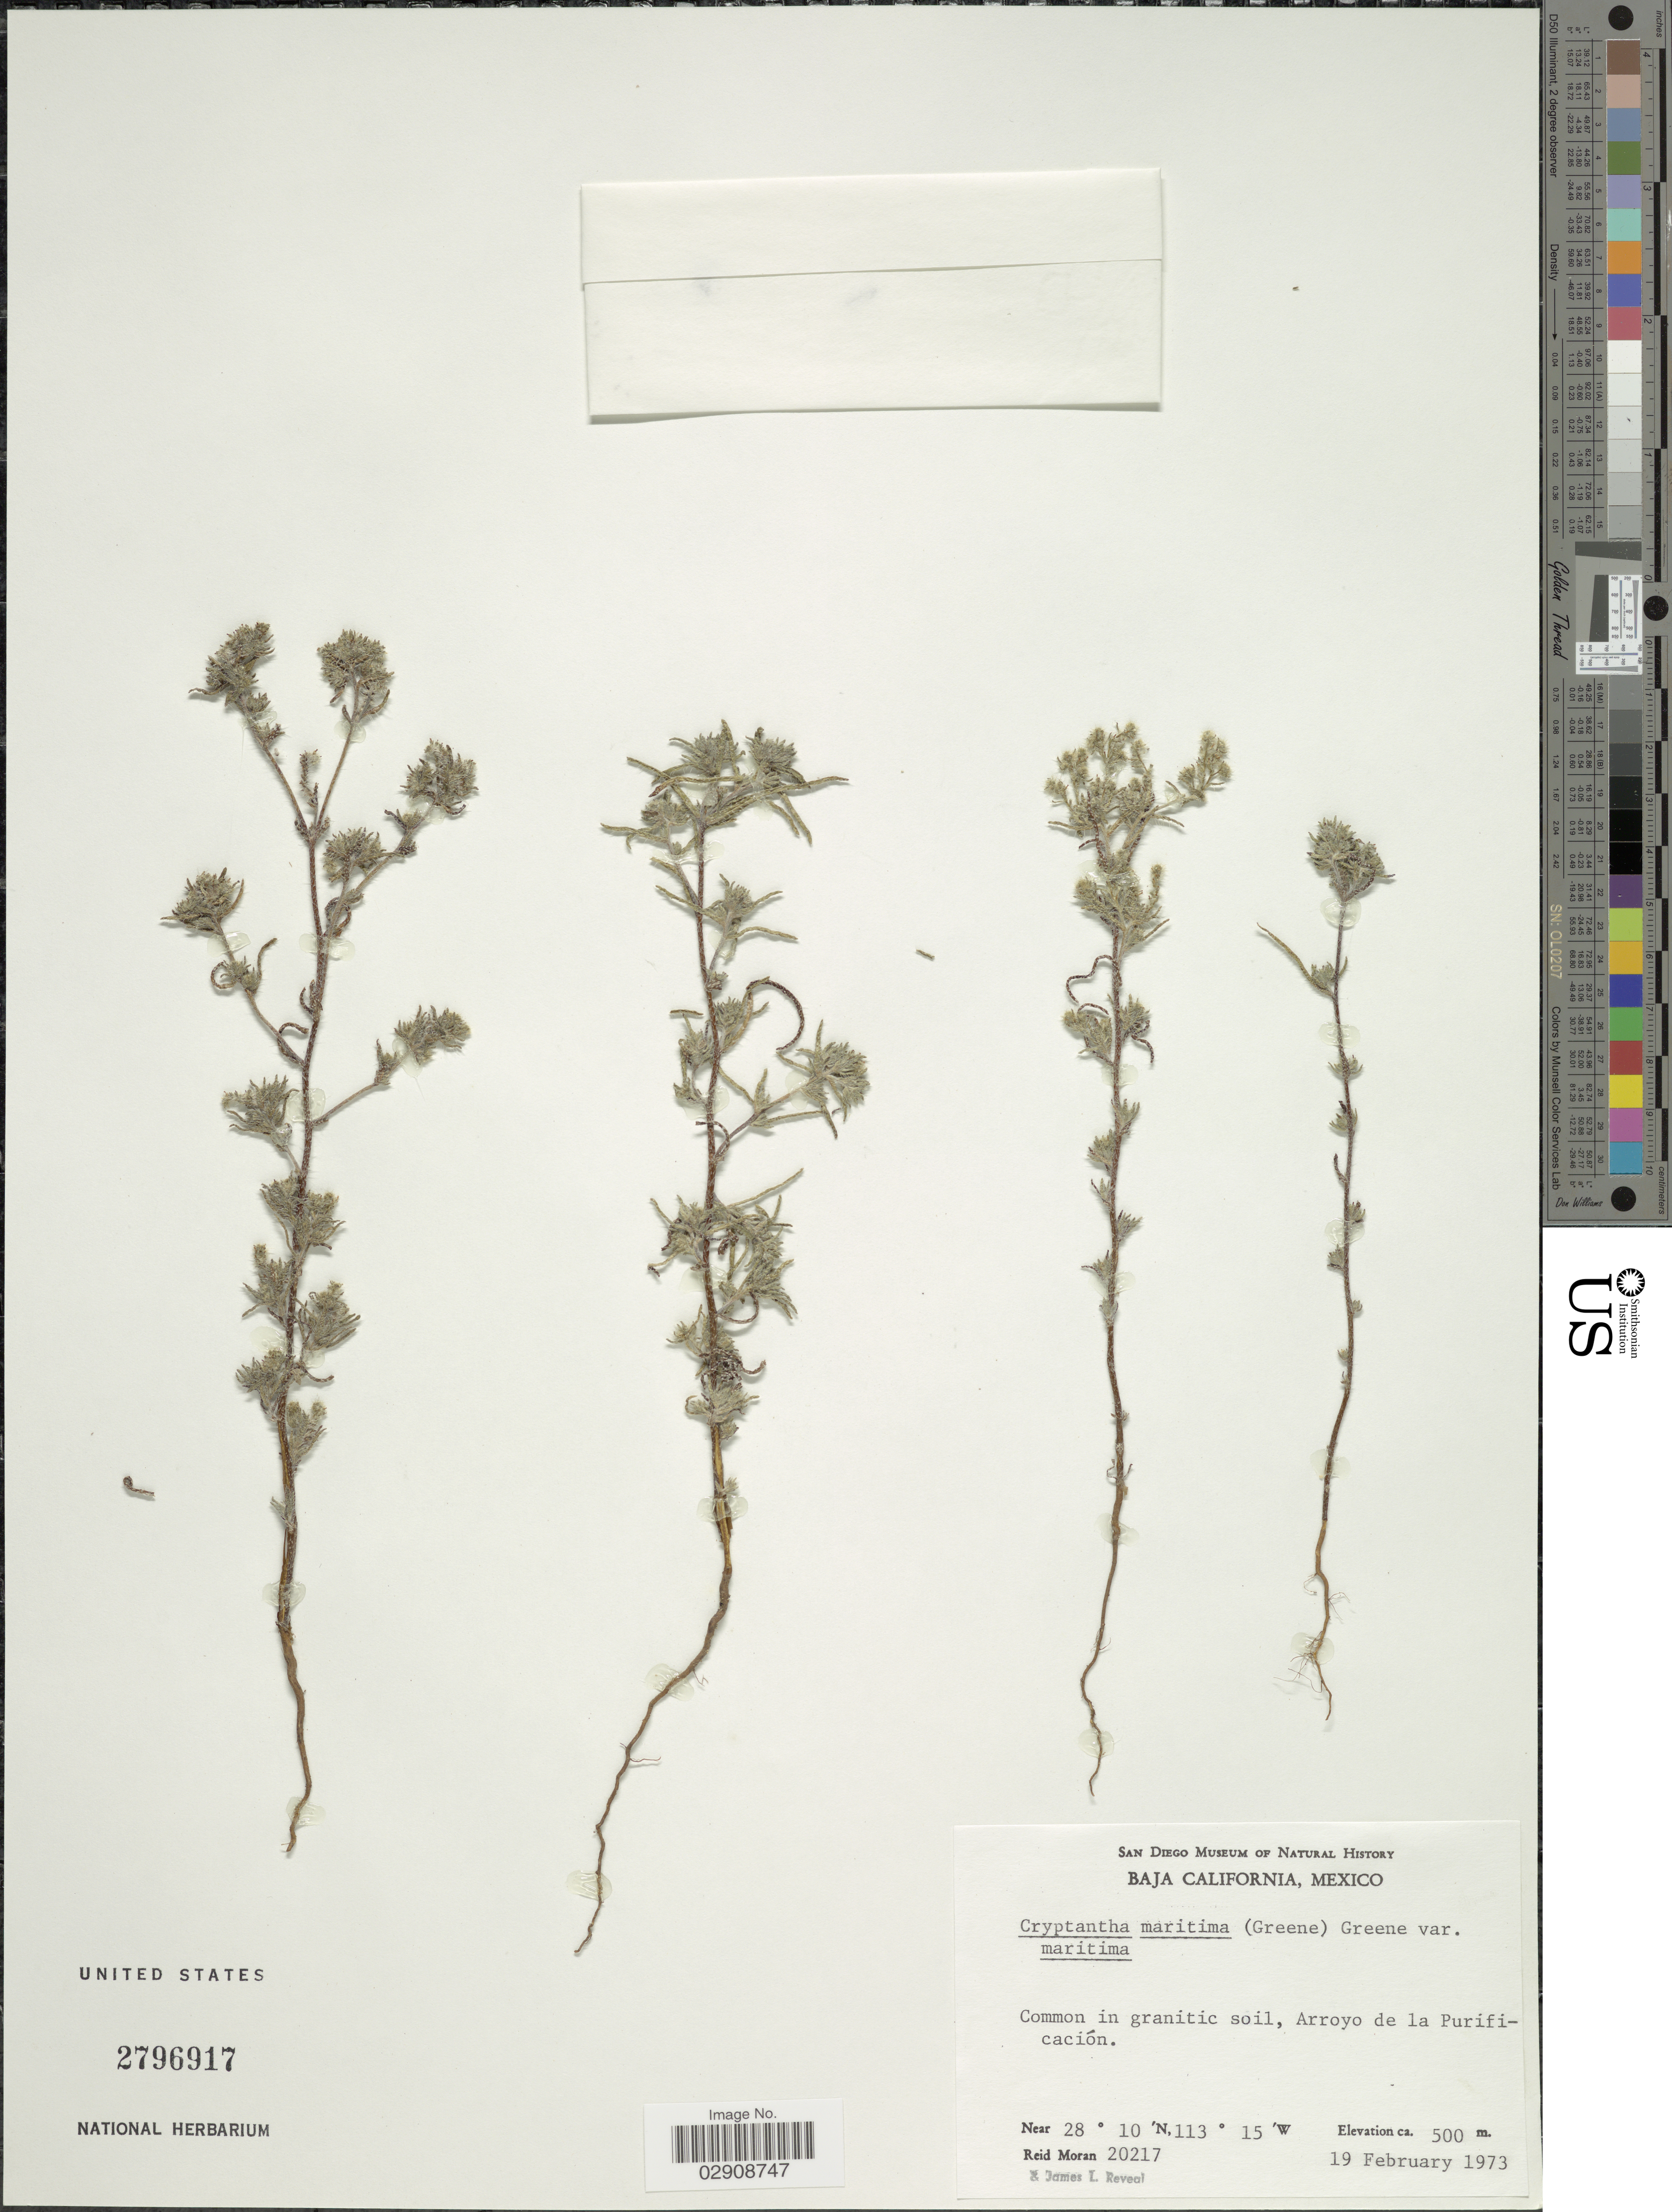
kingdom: Plantae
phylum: Tracheophyta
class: Magnoliopsida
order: Boraginales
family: Boraginaceae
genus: Cryptantha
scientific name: Cryptantha maritima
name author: (Greene) Greene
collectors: R. V. Moran & J. L. Reveal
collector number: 20217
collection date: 1973-02-19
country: Mexico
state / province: Baja California Norte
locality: Common in granitic soil, Arroyo de la Purificación.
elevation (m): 500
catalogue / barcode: US 2796917